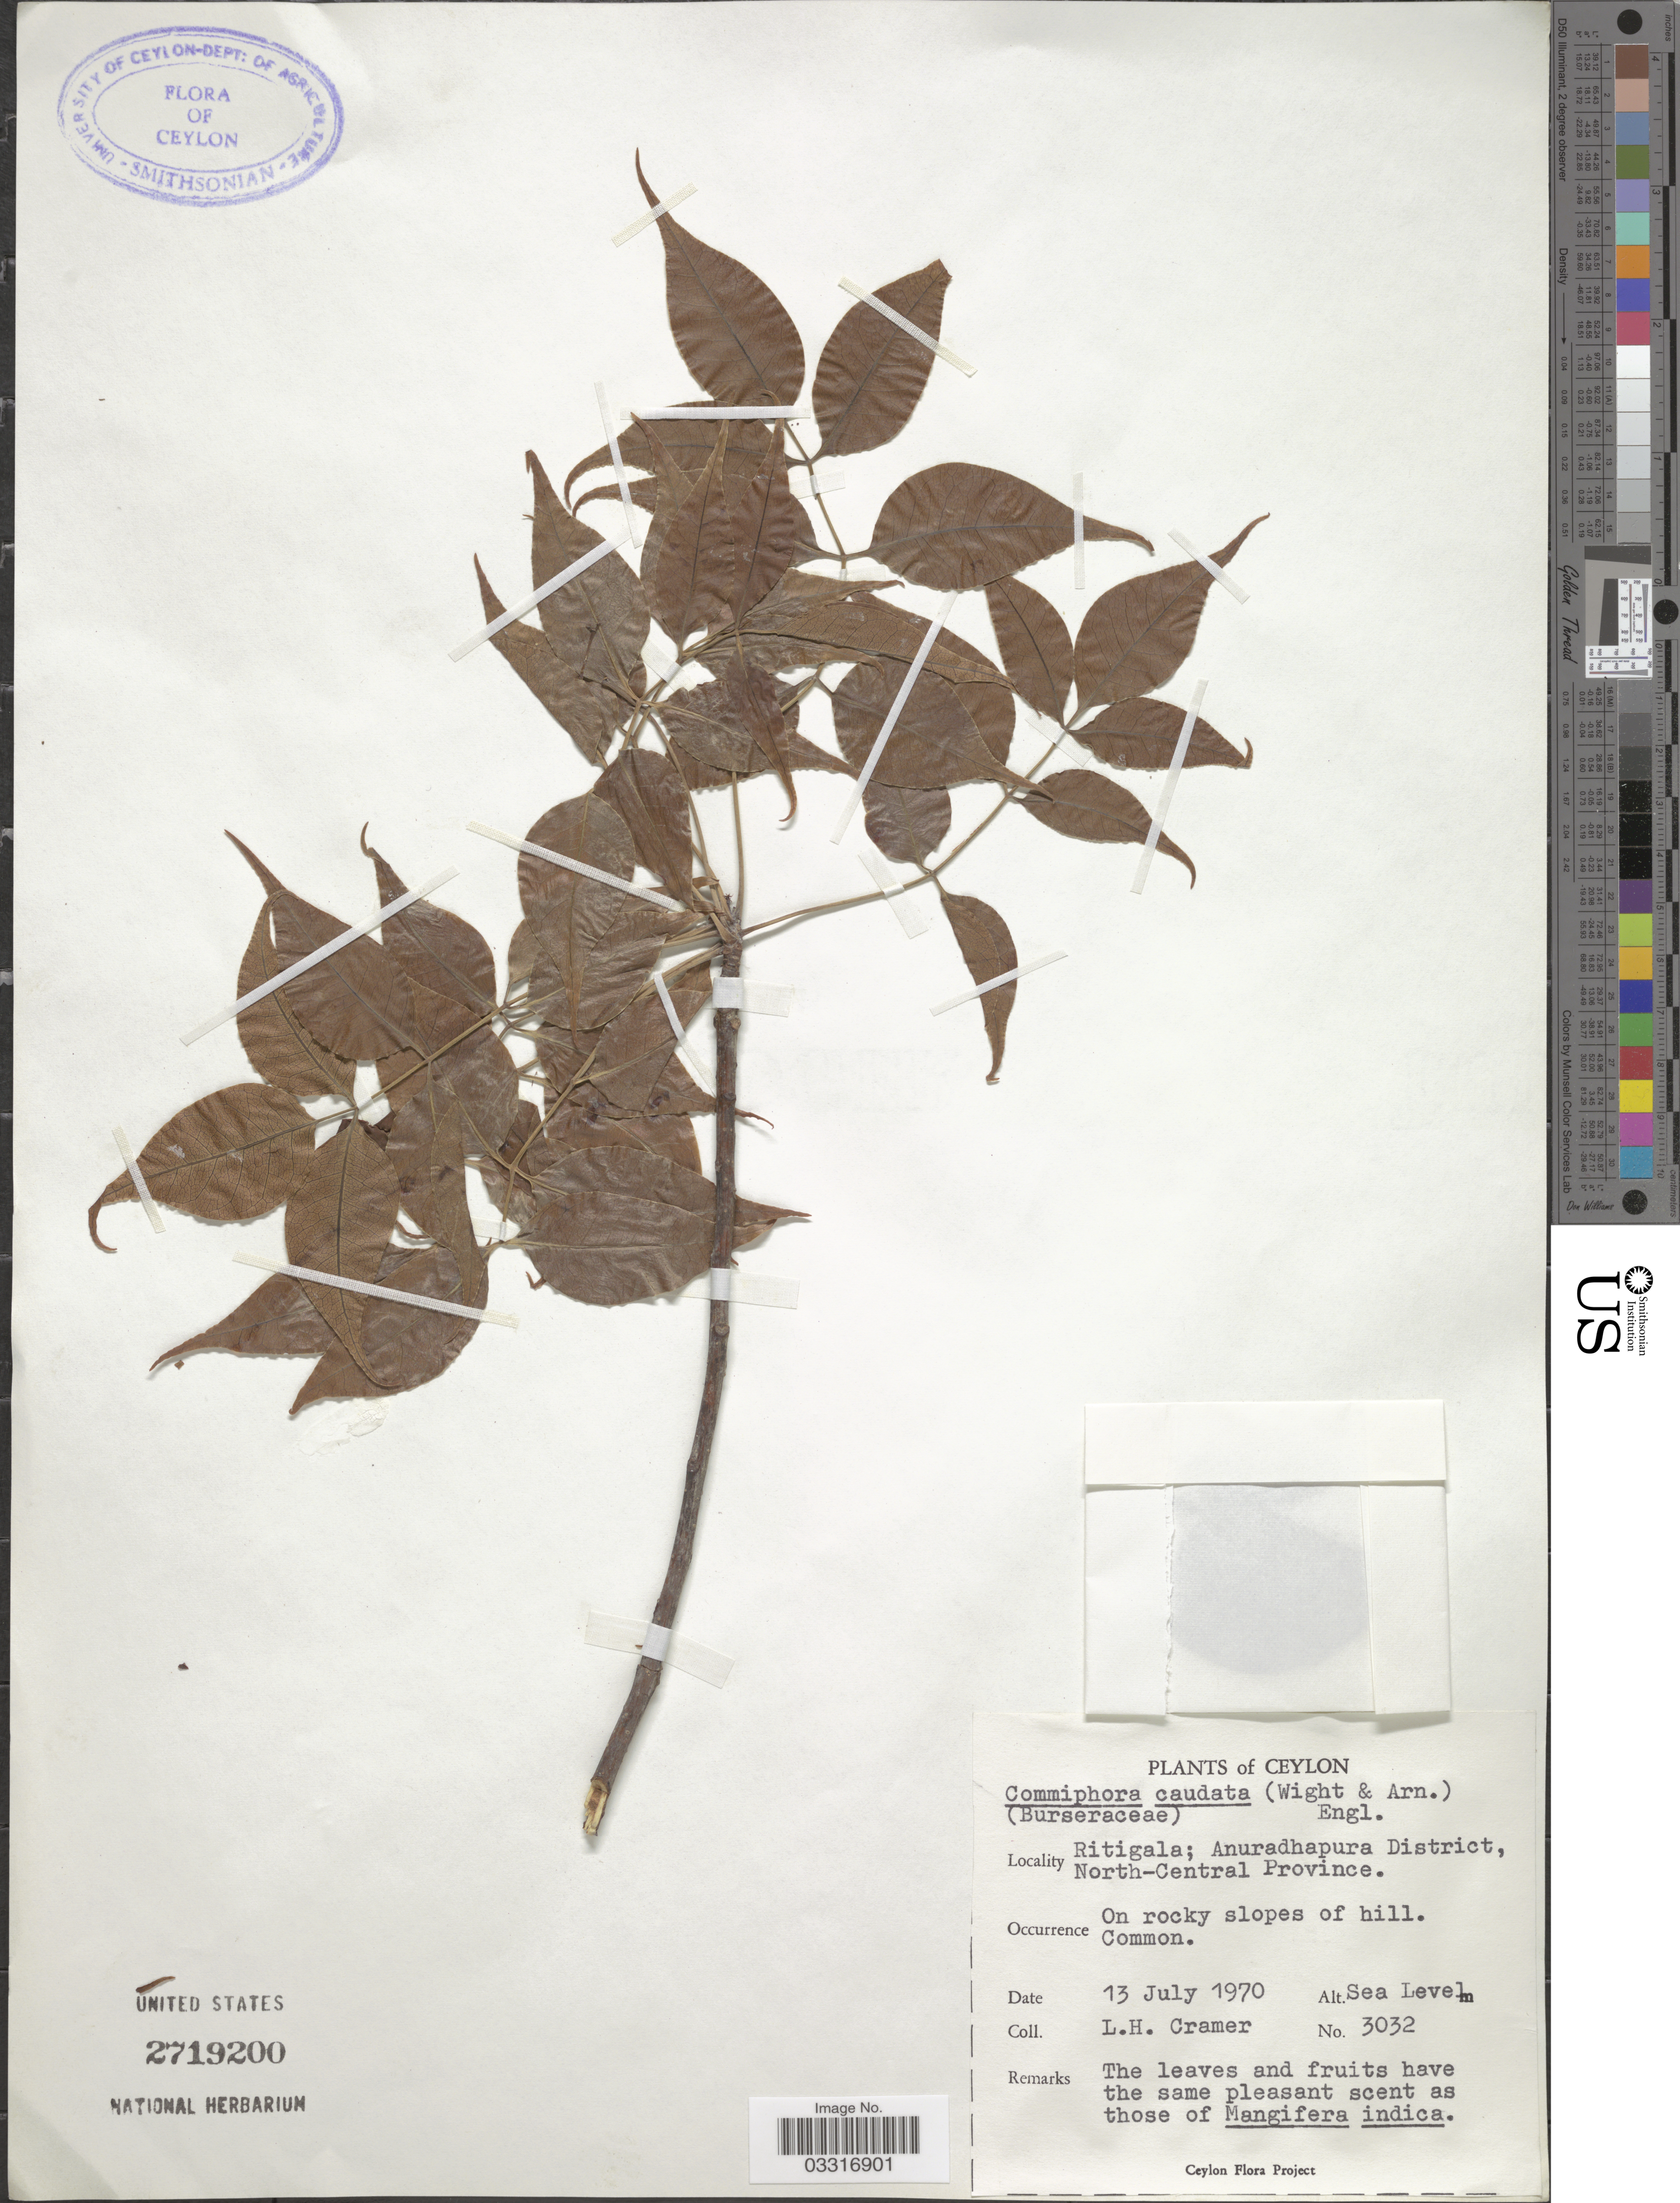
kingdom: Plantae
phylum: Tracheophyta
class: Magnoliopsida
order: Sapindales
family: Burseraceae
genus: Commiphora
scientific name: Commiphora caudata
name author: Engl.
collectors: L. H. Cramer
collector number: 3032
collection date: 1970-07-13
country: Sri Lanka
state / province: North Central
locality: Ceylon, Ritigala; Anuradhapura District.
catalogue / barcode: US 2719200